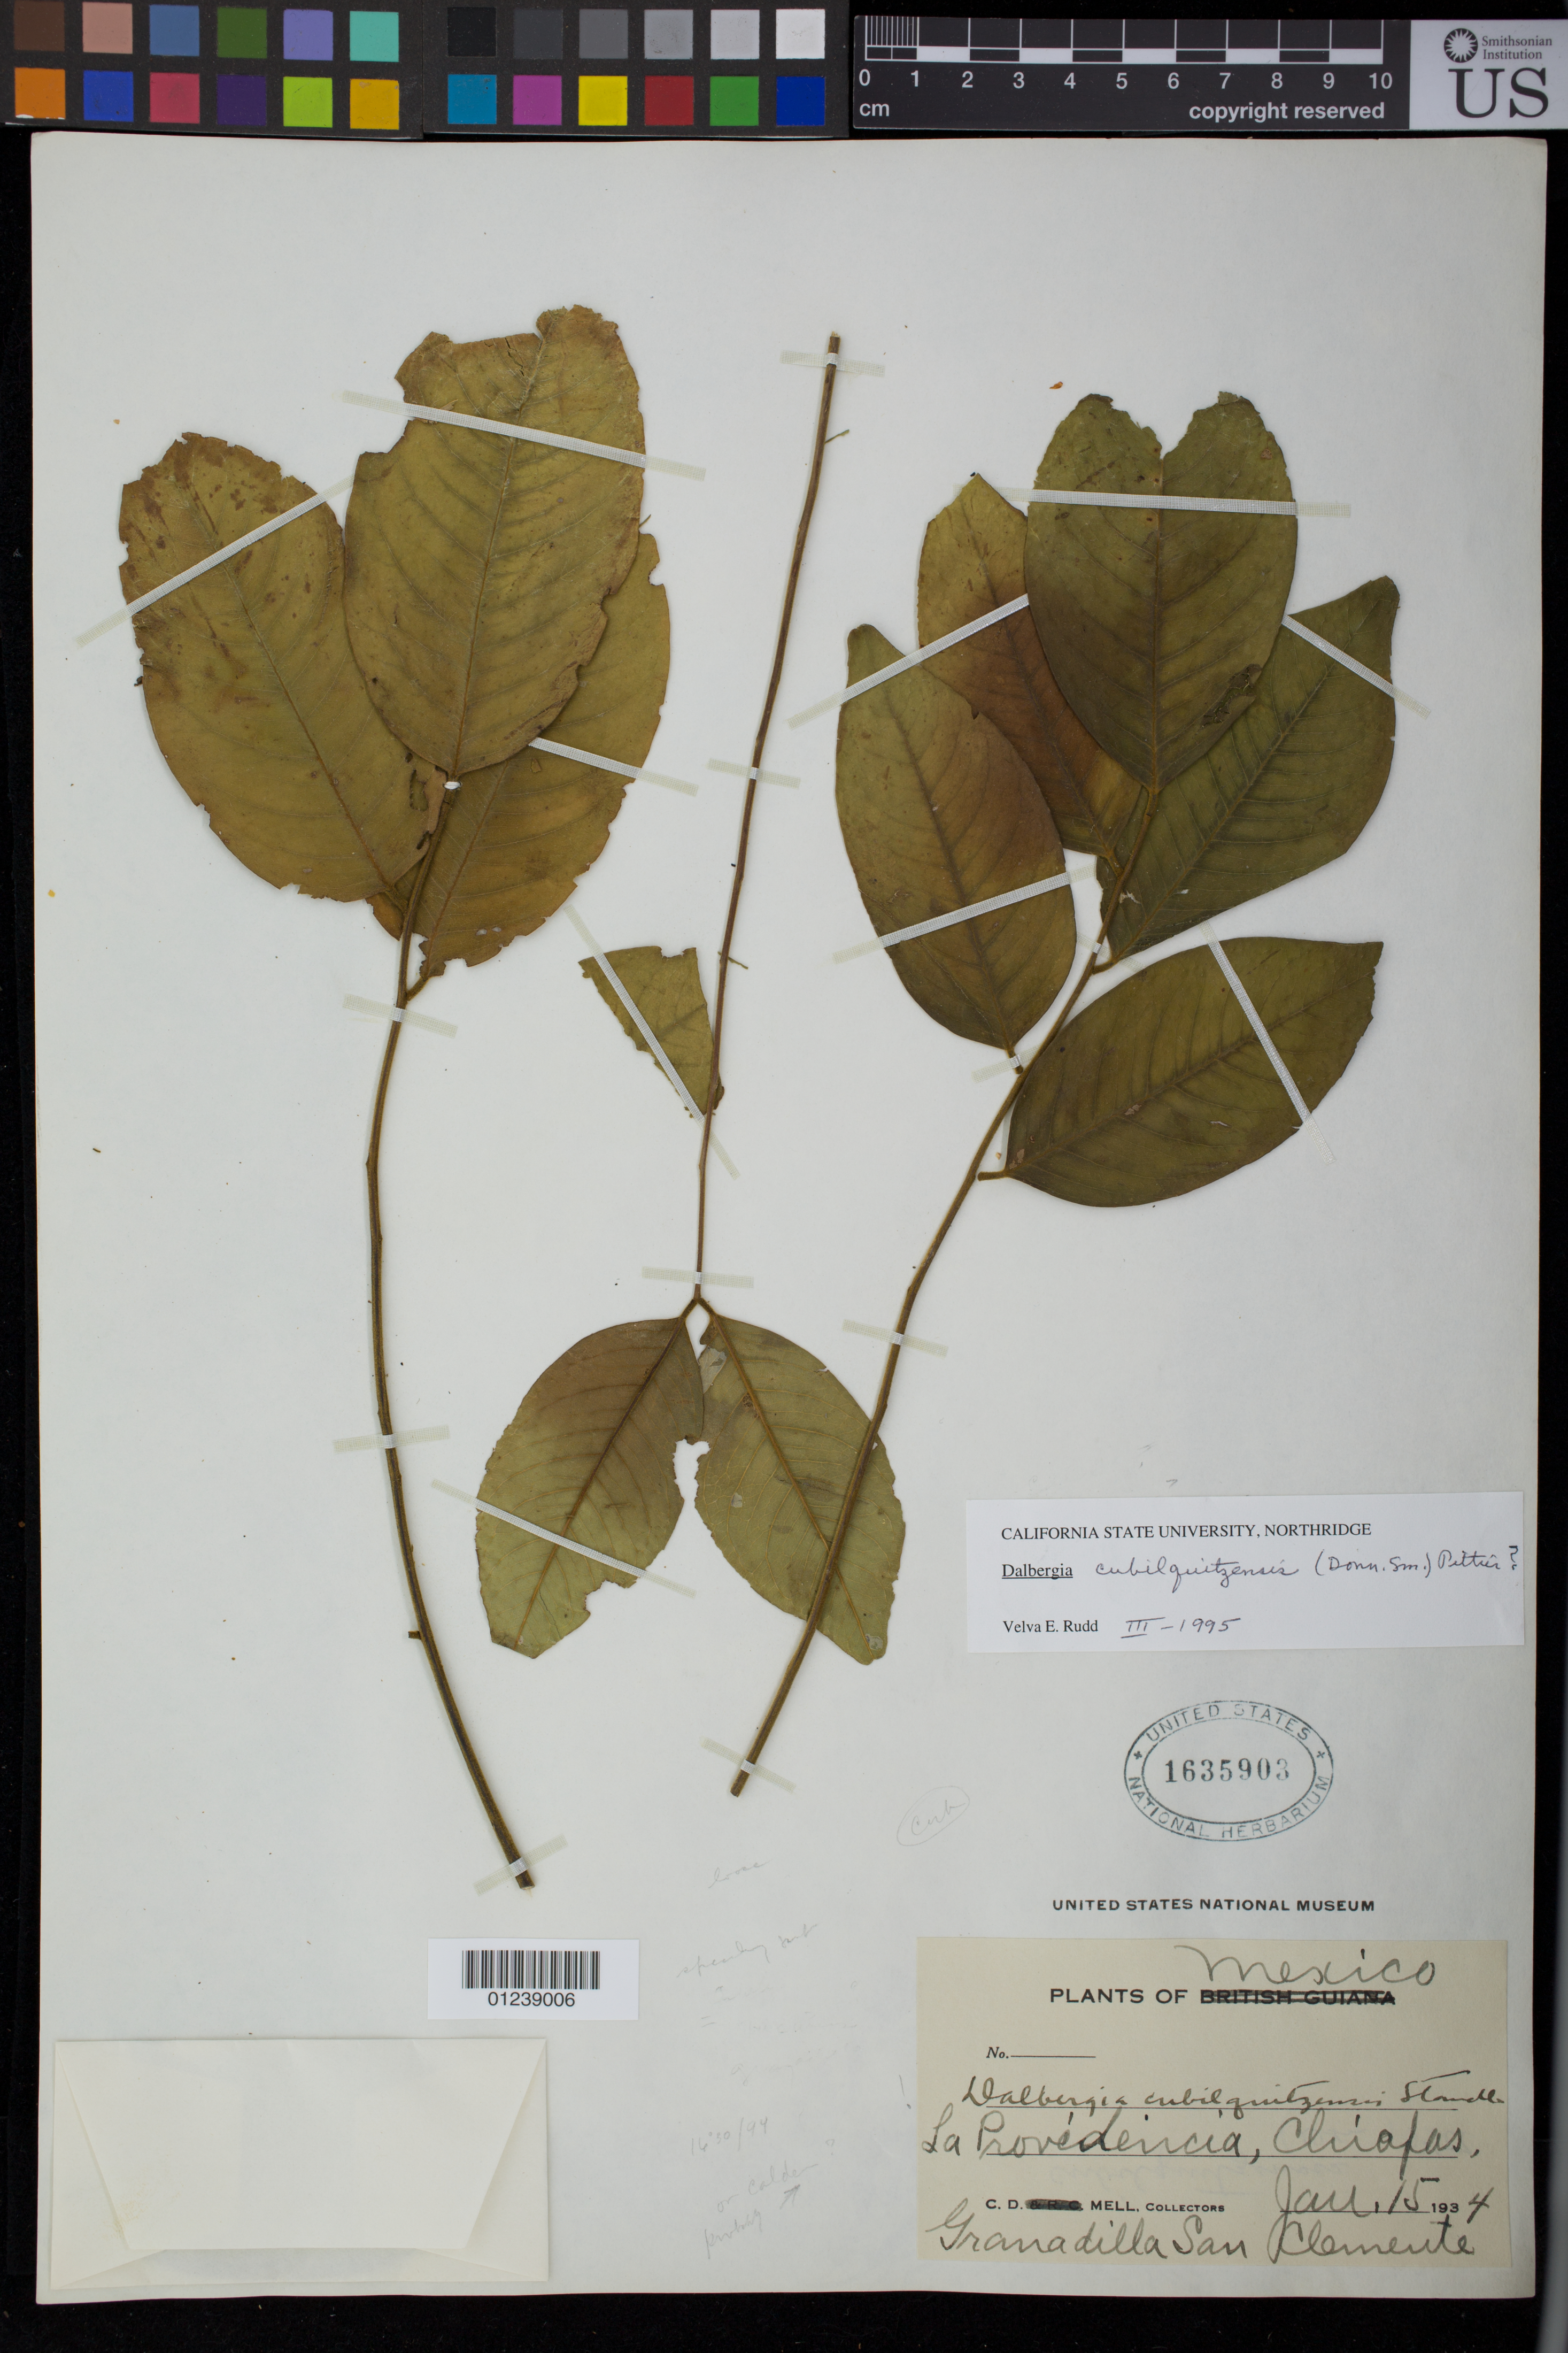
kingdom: Plantae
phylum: Tracheophyta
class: Magnoliopsida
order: Fabales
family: Fabaceae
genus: Dalbergia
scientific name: Dalbergia cubilquitzensis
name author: (Donn. Sm.) Pittier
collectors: P. H. Mell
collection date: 1934-01-15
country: Mexico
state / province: Chiapas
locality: Granadilla San Clemente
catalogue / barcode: US 1635903